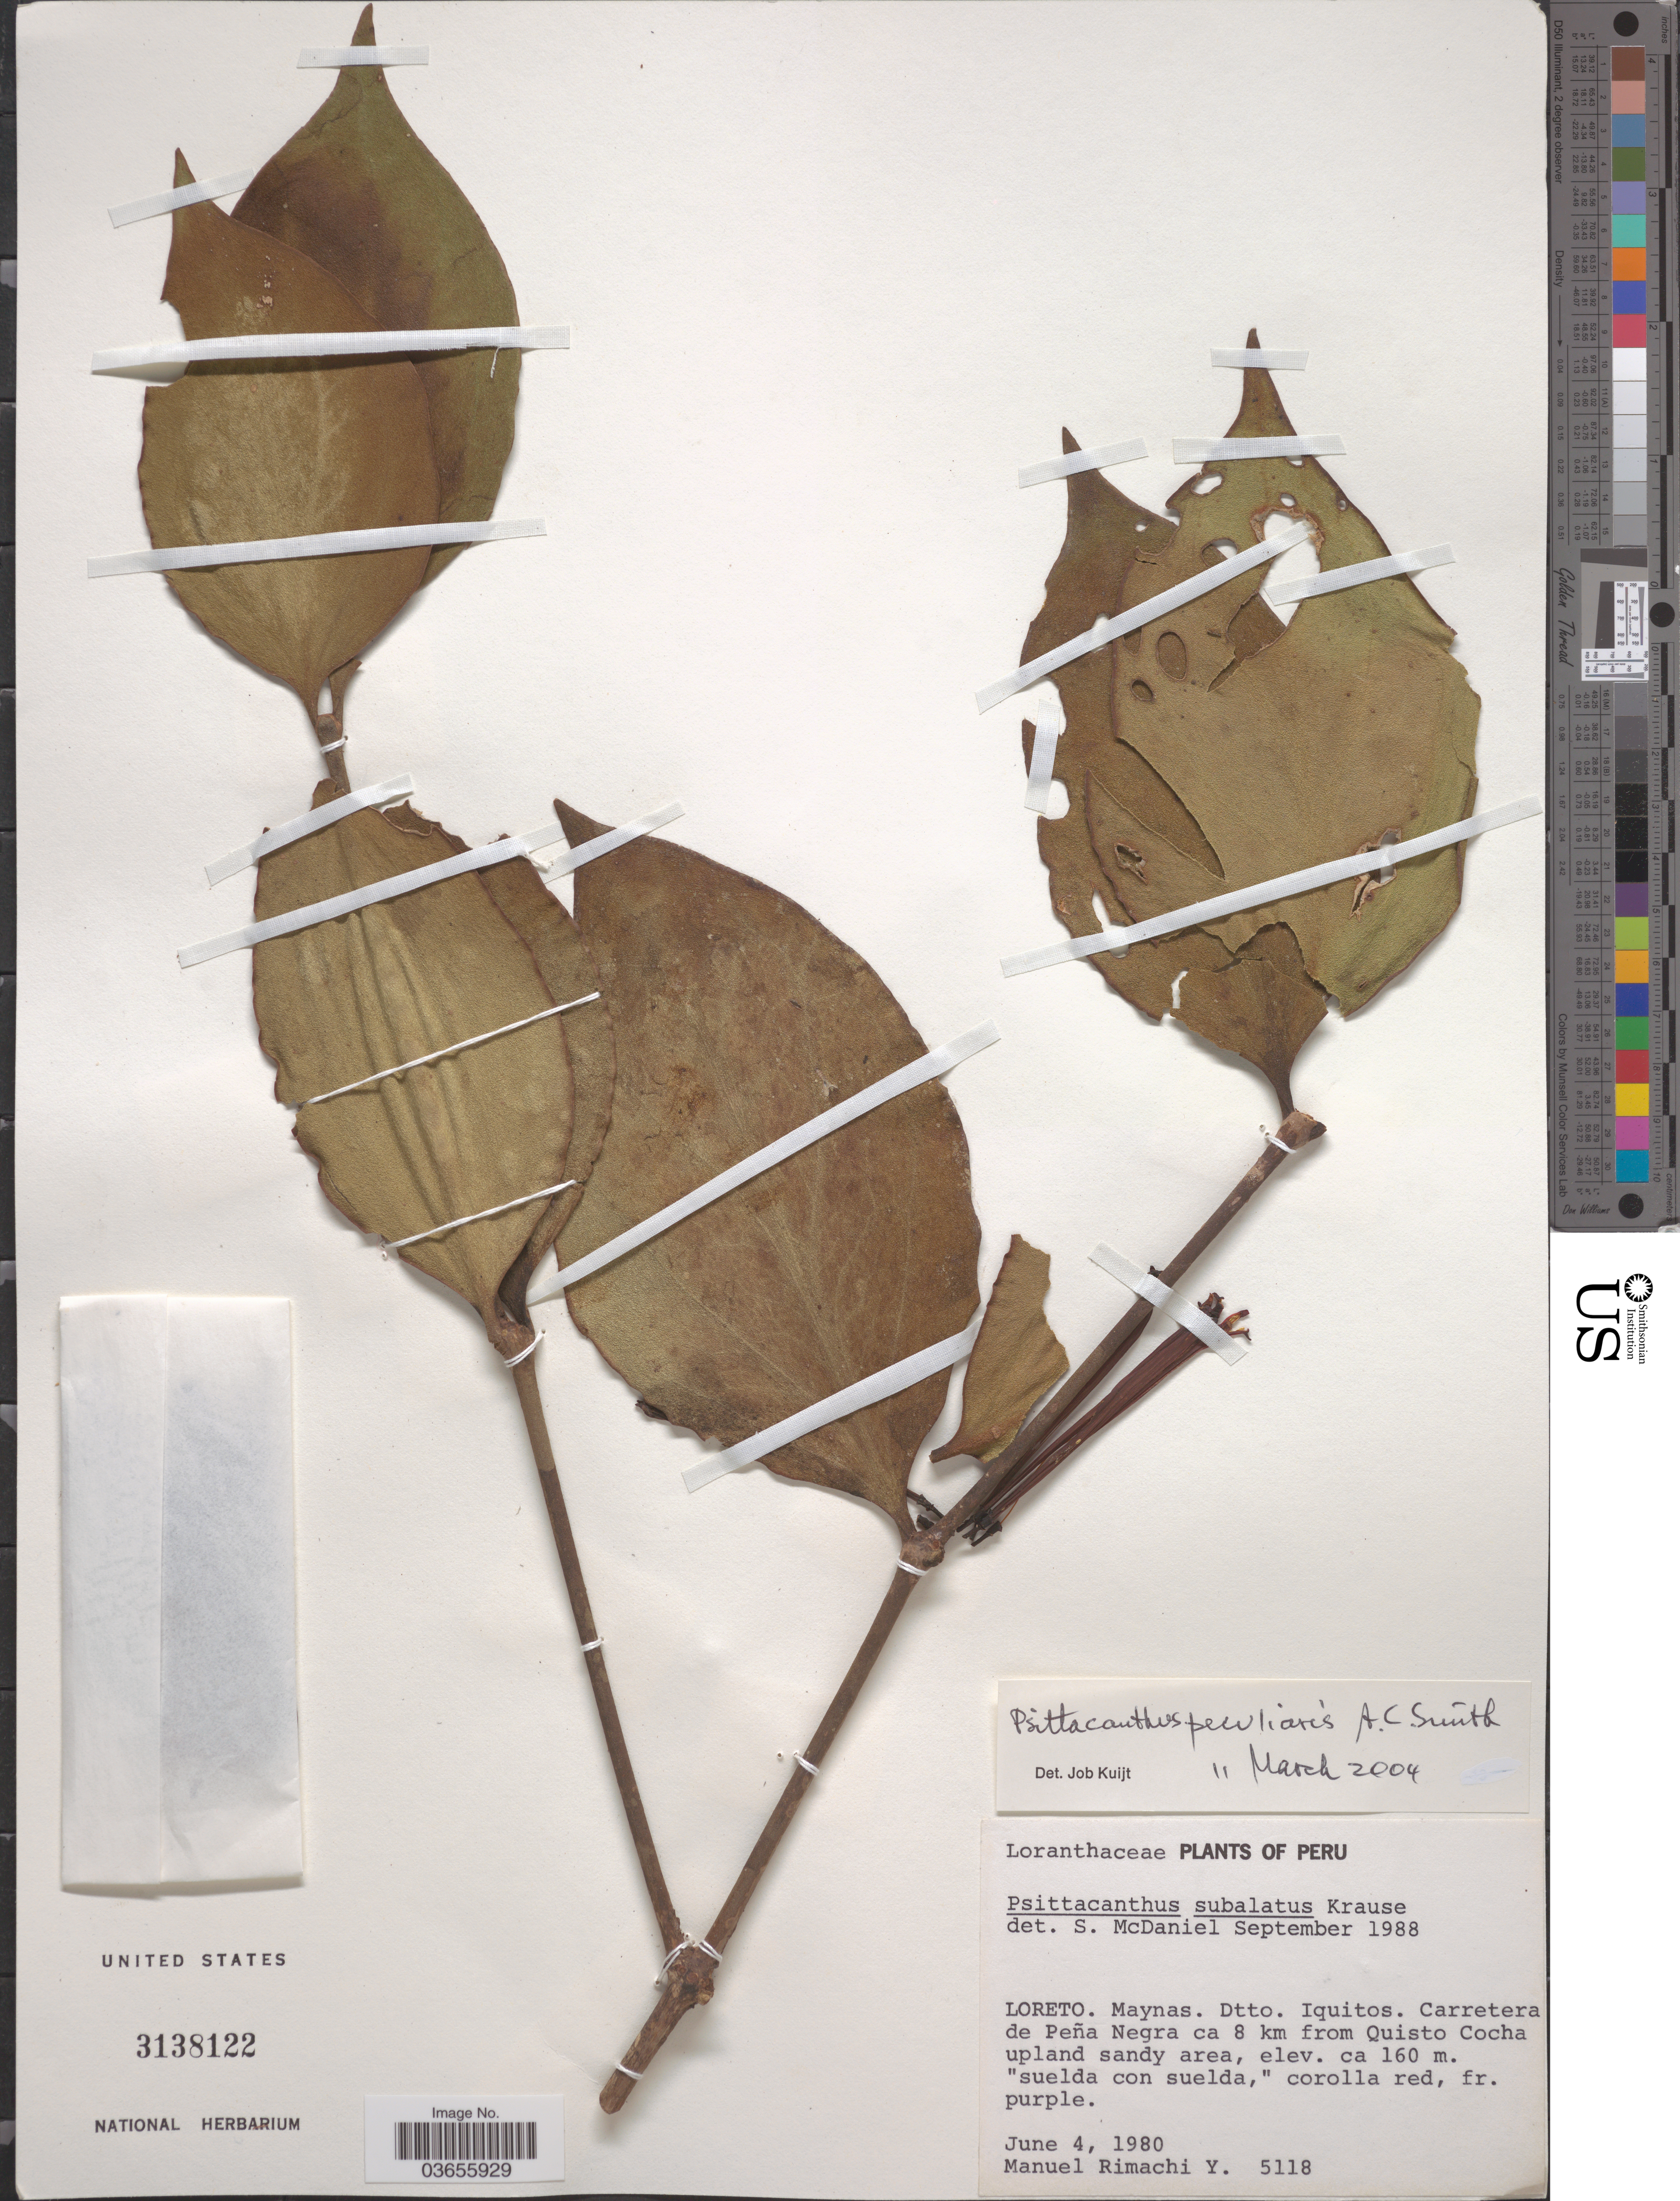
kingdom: Plantae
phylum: Tracheophyta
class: Magnoliopsida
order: Santalales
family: Loranthaceae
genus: Psittacanthus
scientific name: Psittacanthus peculiaris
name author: A.C. Sm.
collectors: M. Rimachi Y.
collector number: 5118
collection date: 1980-06-04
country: Peru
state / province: Loreto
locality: Maynas. Dtto. Iquitos. Carretera de Peña Negra ca 8 km from Quisto Cocha upland sandy area.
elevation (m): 160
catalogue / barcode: US 3138122